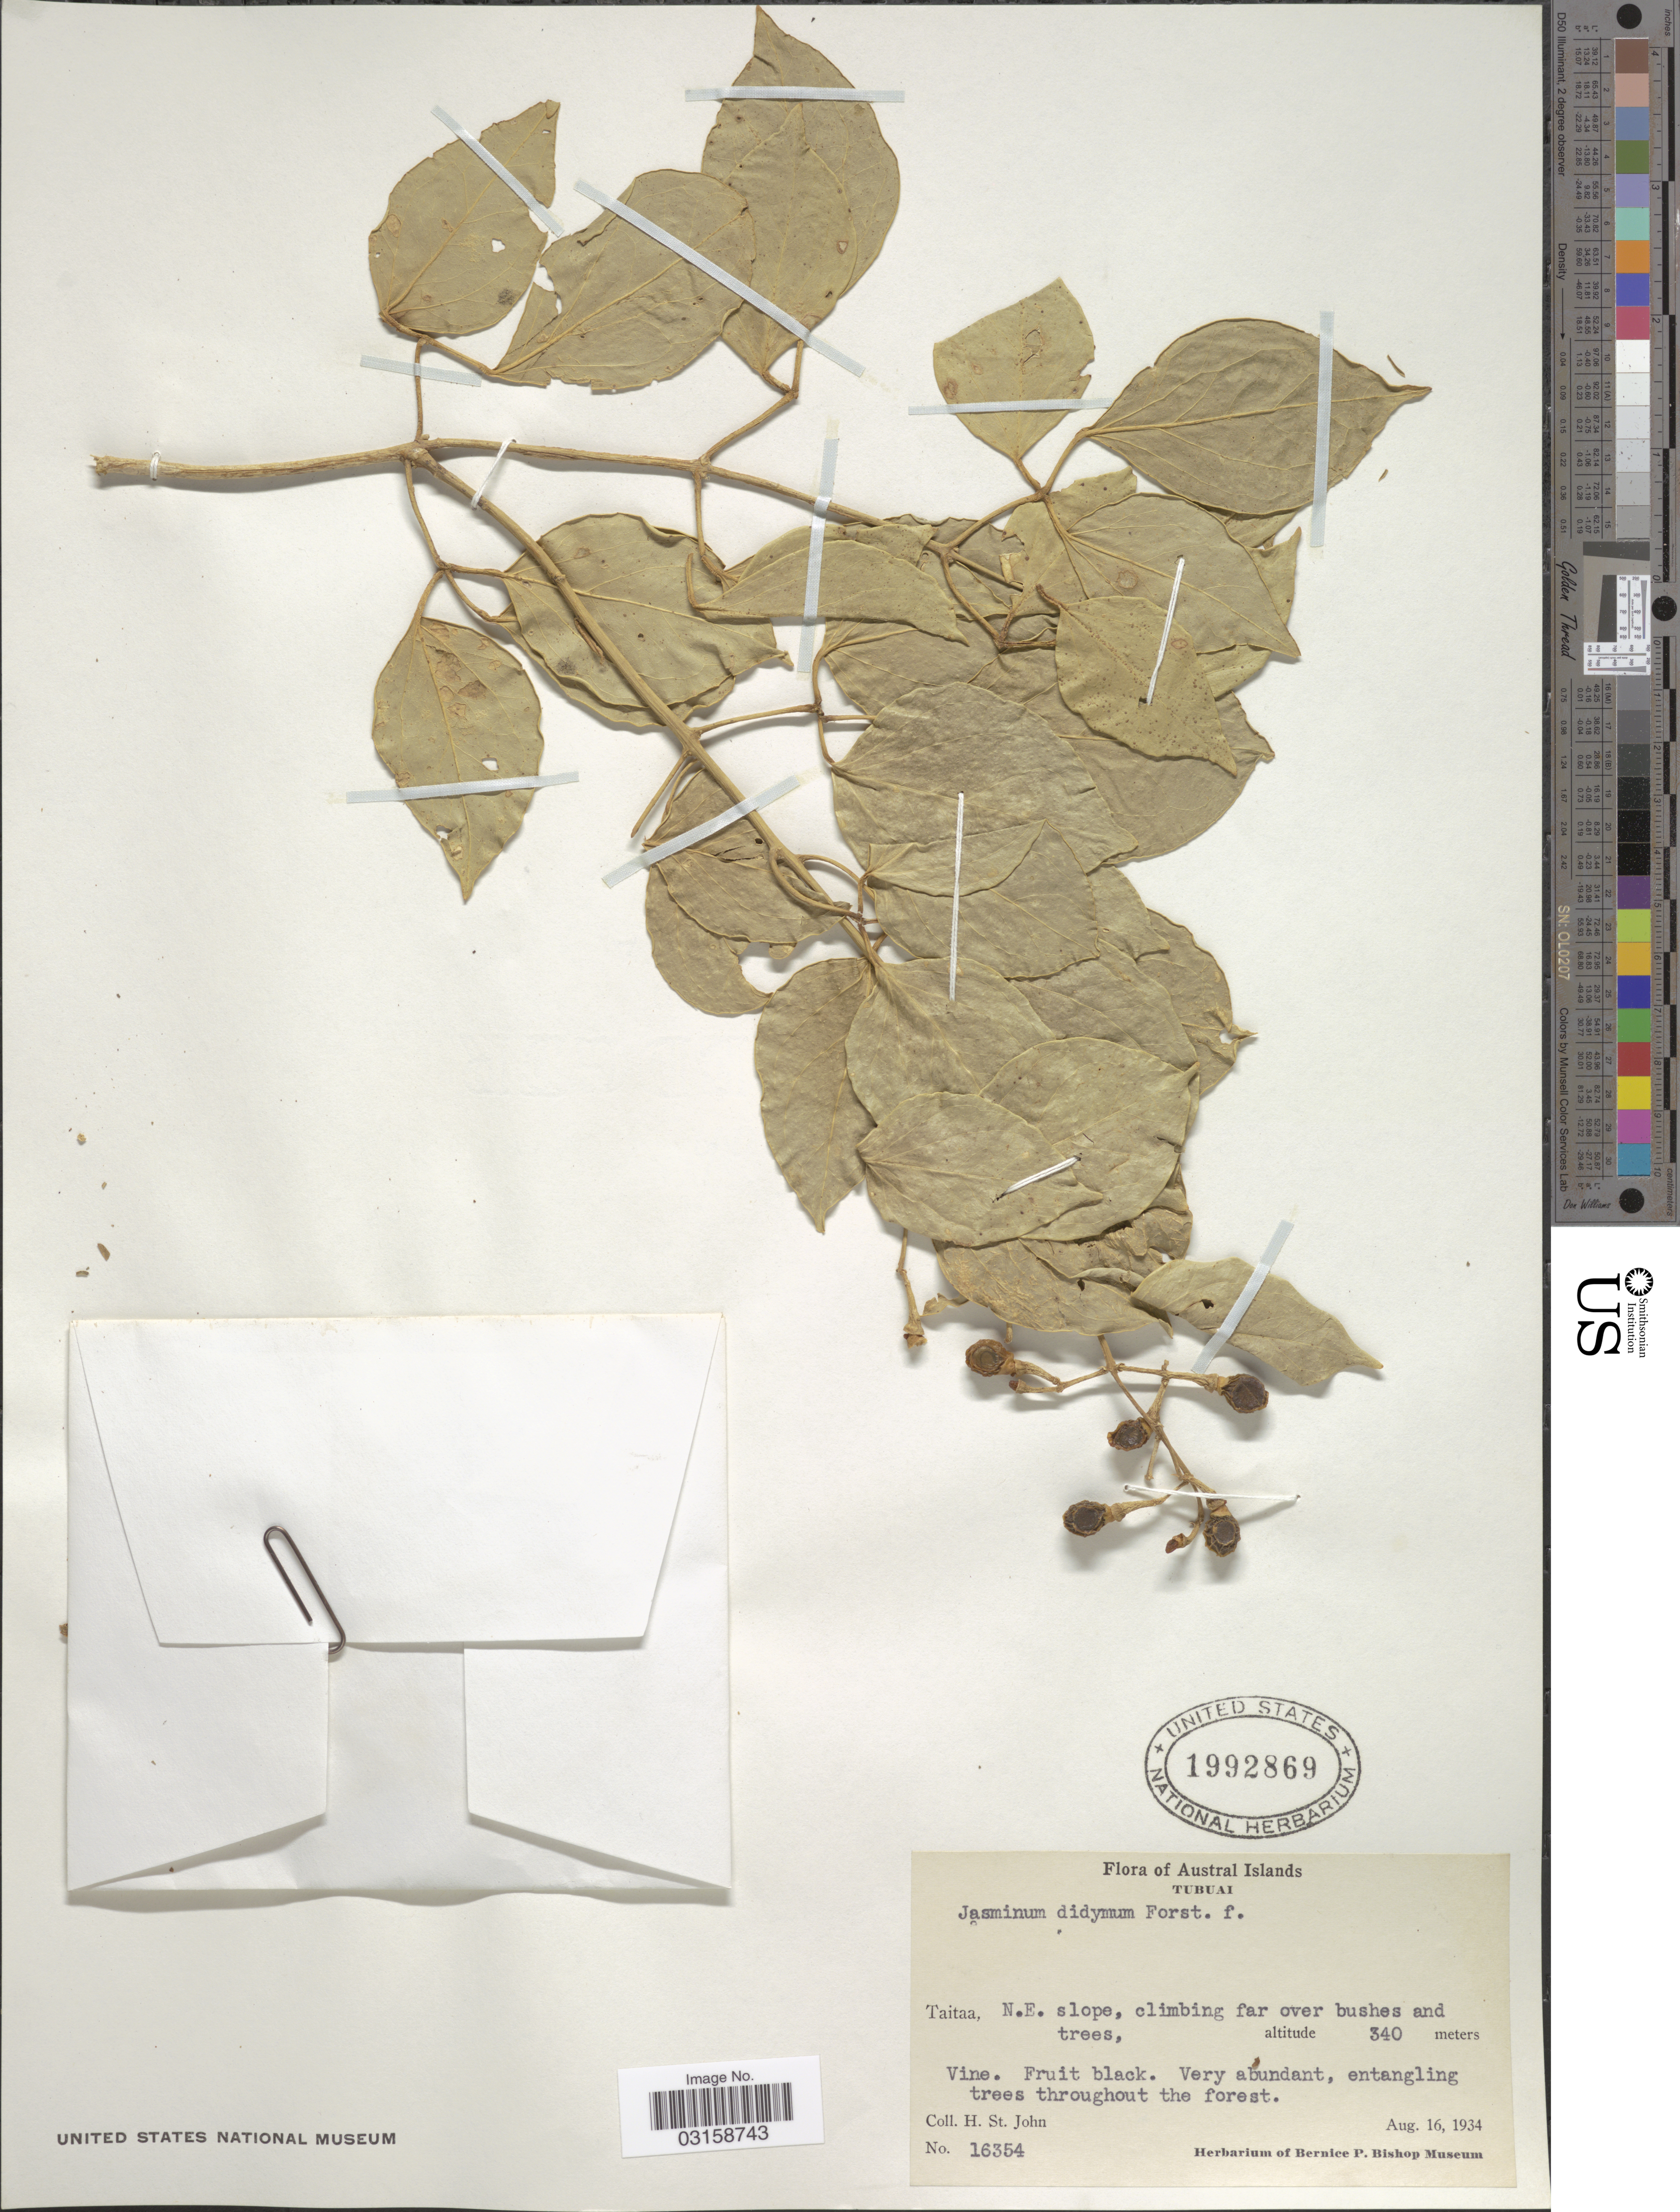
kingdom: Plantae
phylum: Tracheophyta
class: Magnoliopsida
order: Lamiales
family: Oleaceae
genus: Jasminum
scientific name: Jasminum didymum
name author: G. Forst.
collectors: H. St. John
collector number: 16354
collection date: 1934-08-16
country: French Polynesia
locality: Austral Islands. Tubuai. Taitaa, N.E. slope.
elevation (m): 340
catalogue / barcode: US 1992869